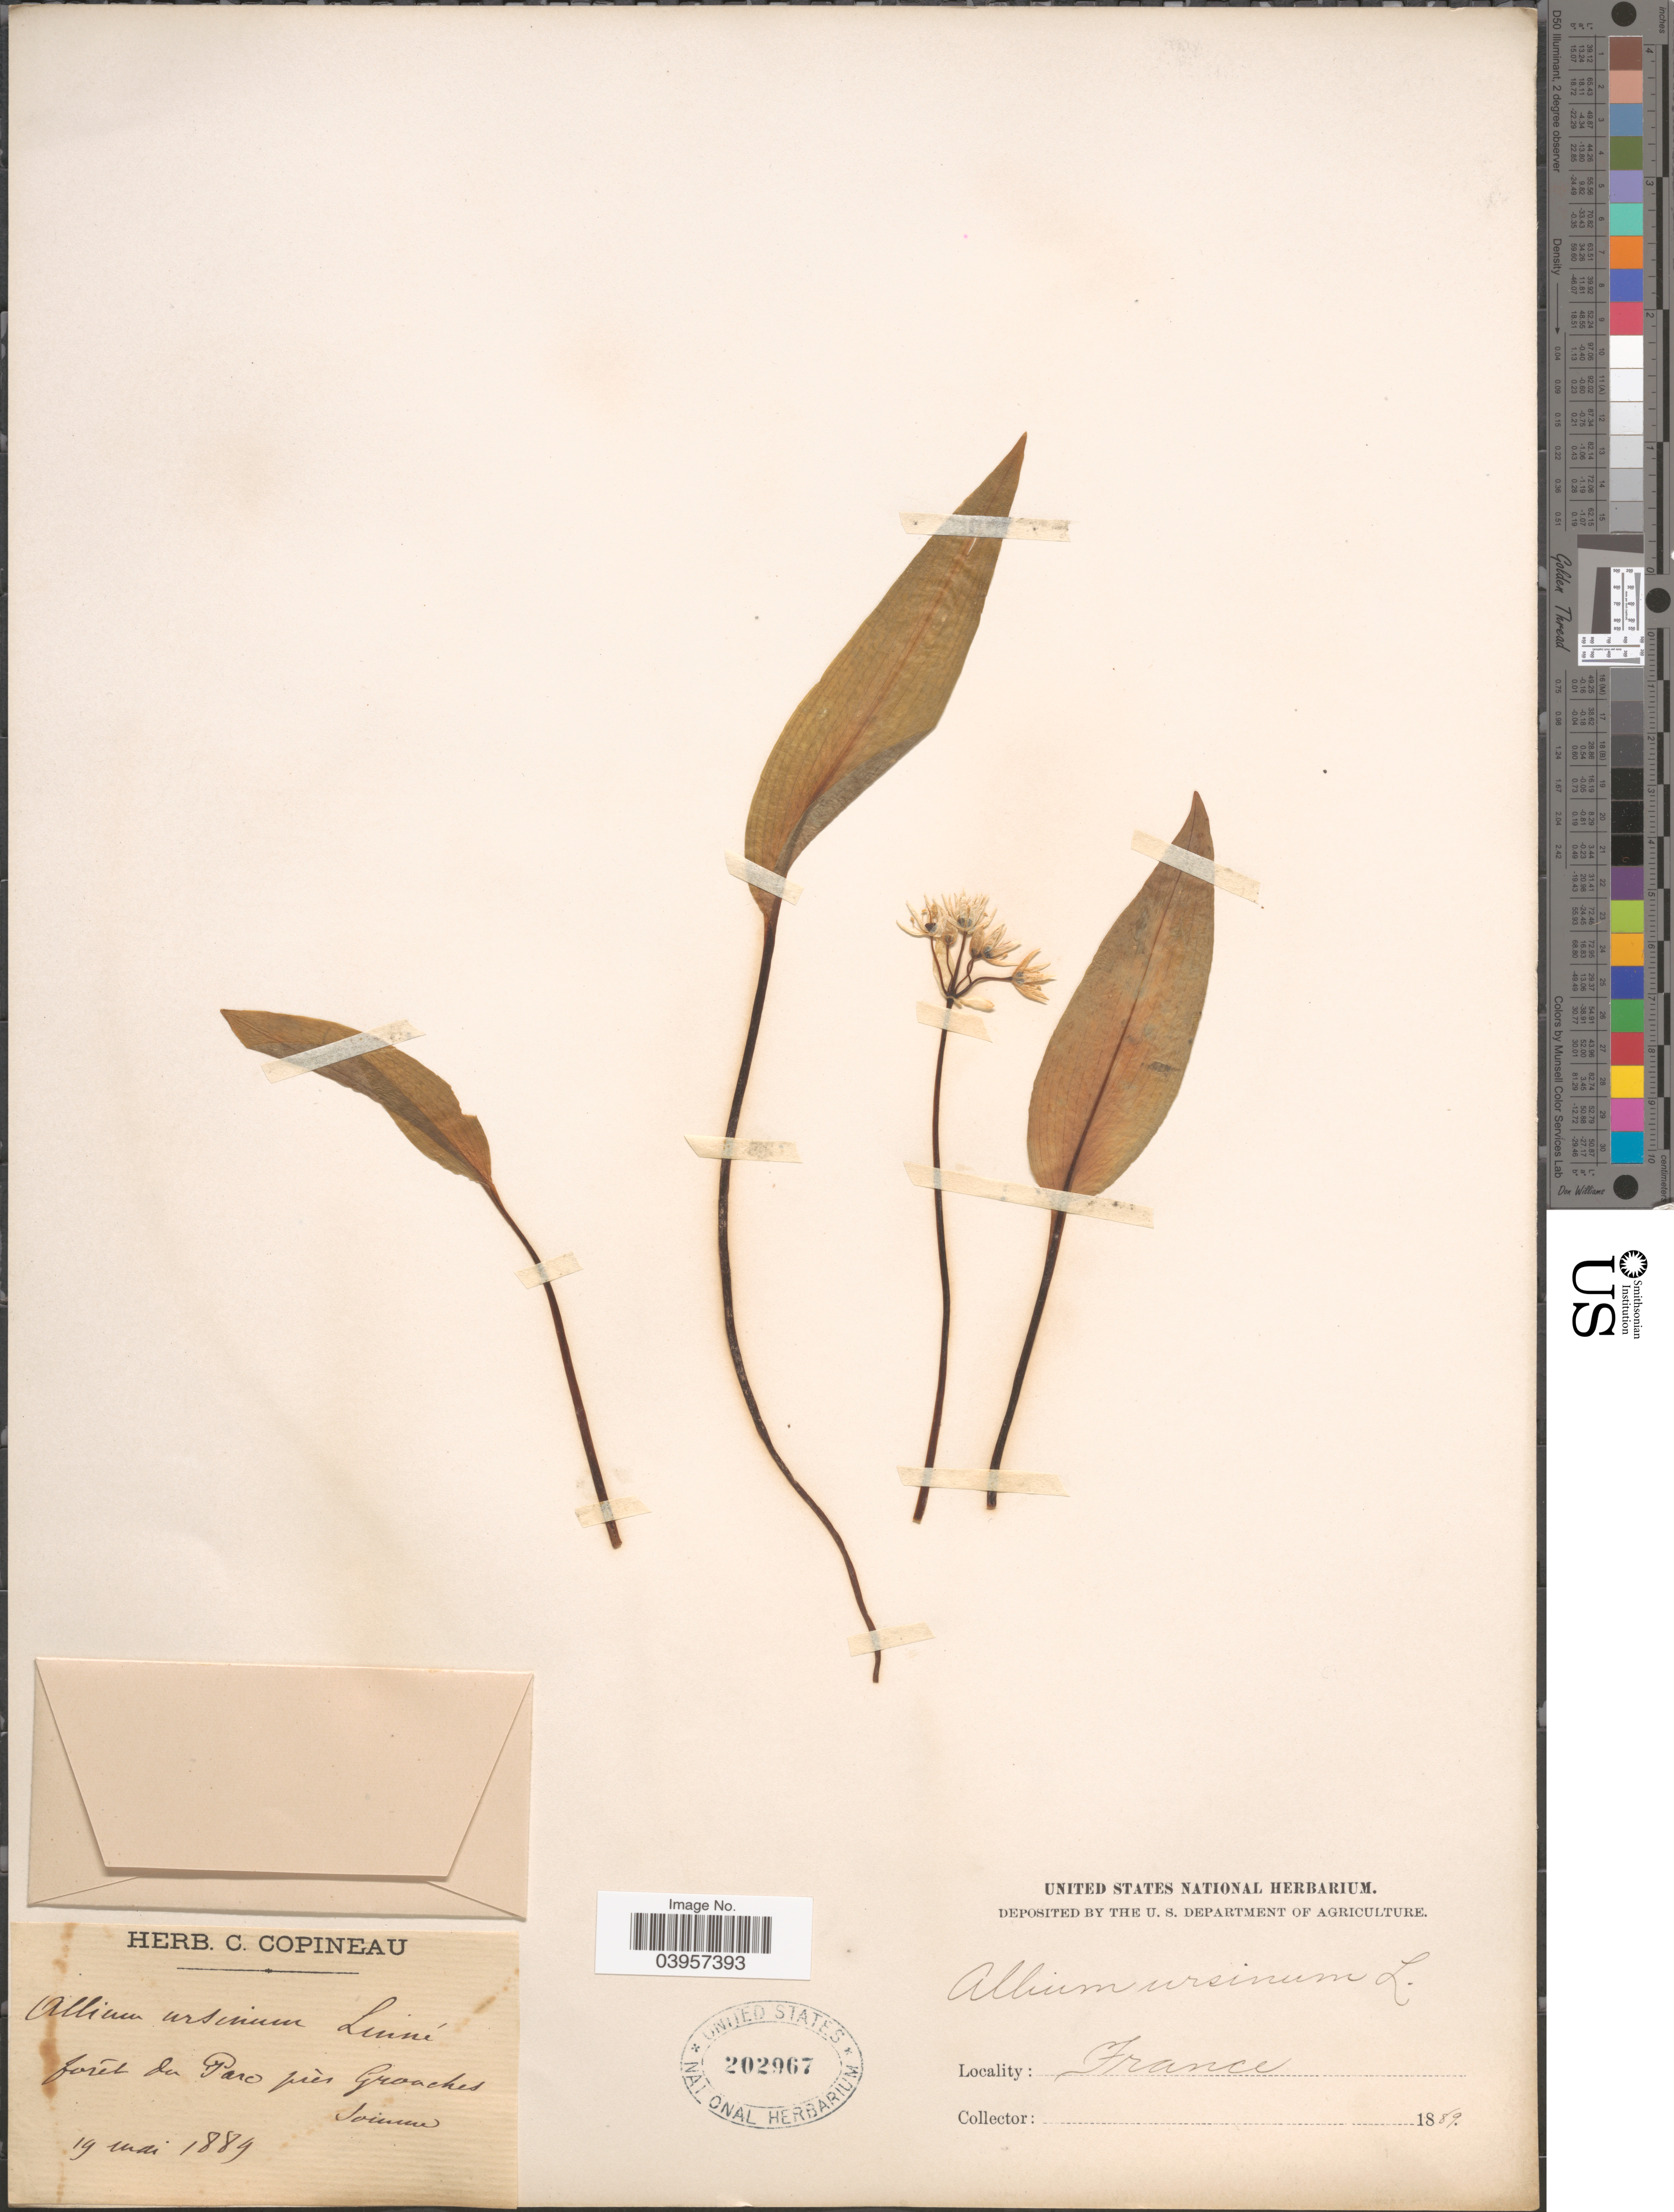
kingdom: Plantae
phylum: Tracheophyta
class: Liliopsida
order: Asparagales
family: Amaryllidaceae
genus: Allium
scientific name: Allium ursinum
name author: L.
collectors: ex herb. C. Copineau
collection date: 1889-05-19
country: France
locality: Forêt da Paro près Groaches, Somme.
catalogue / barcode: US 202967